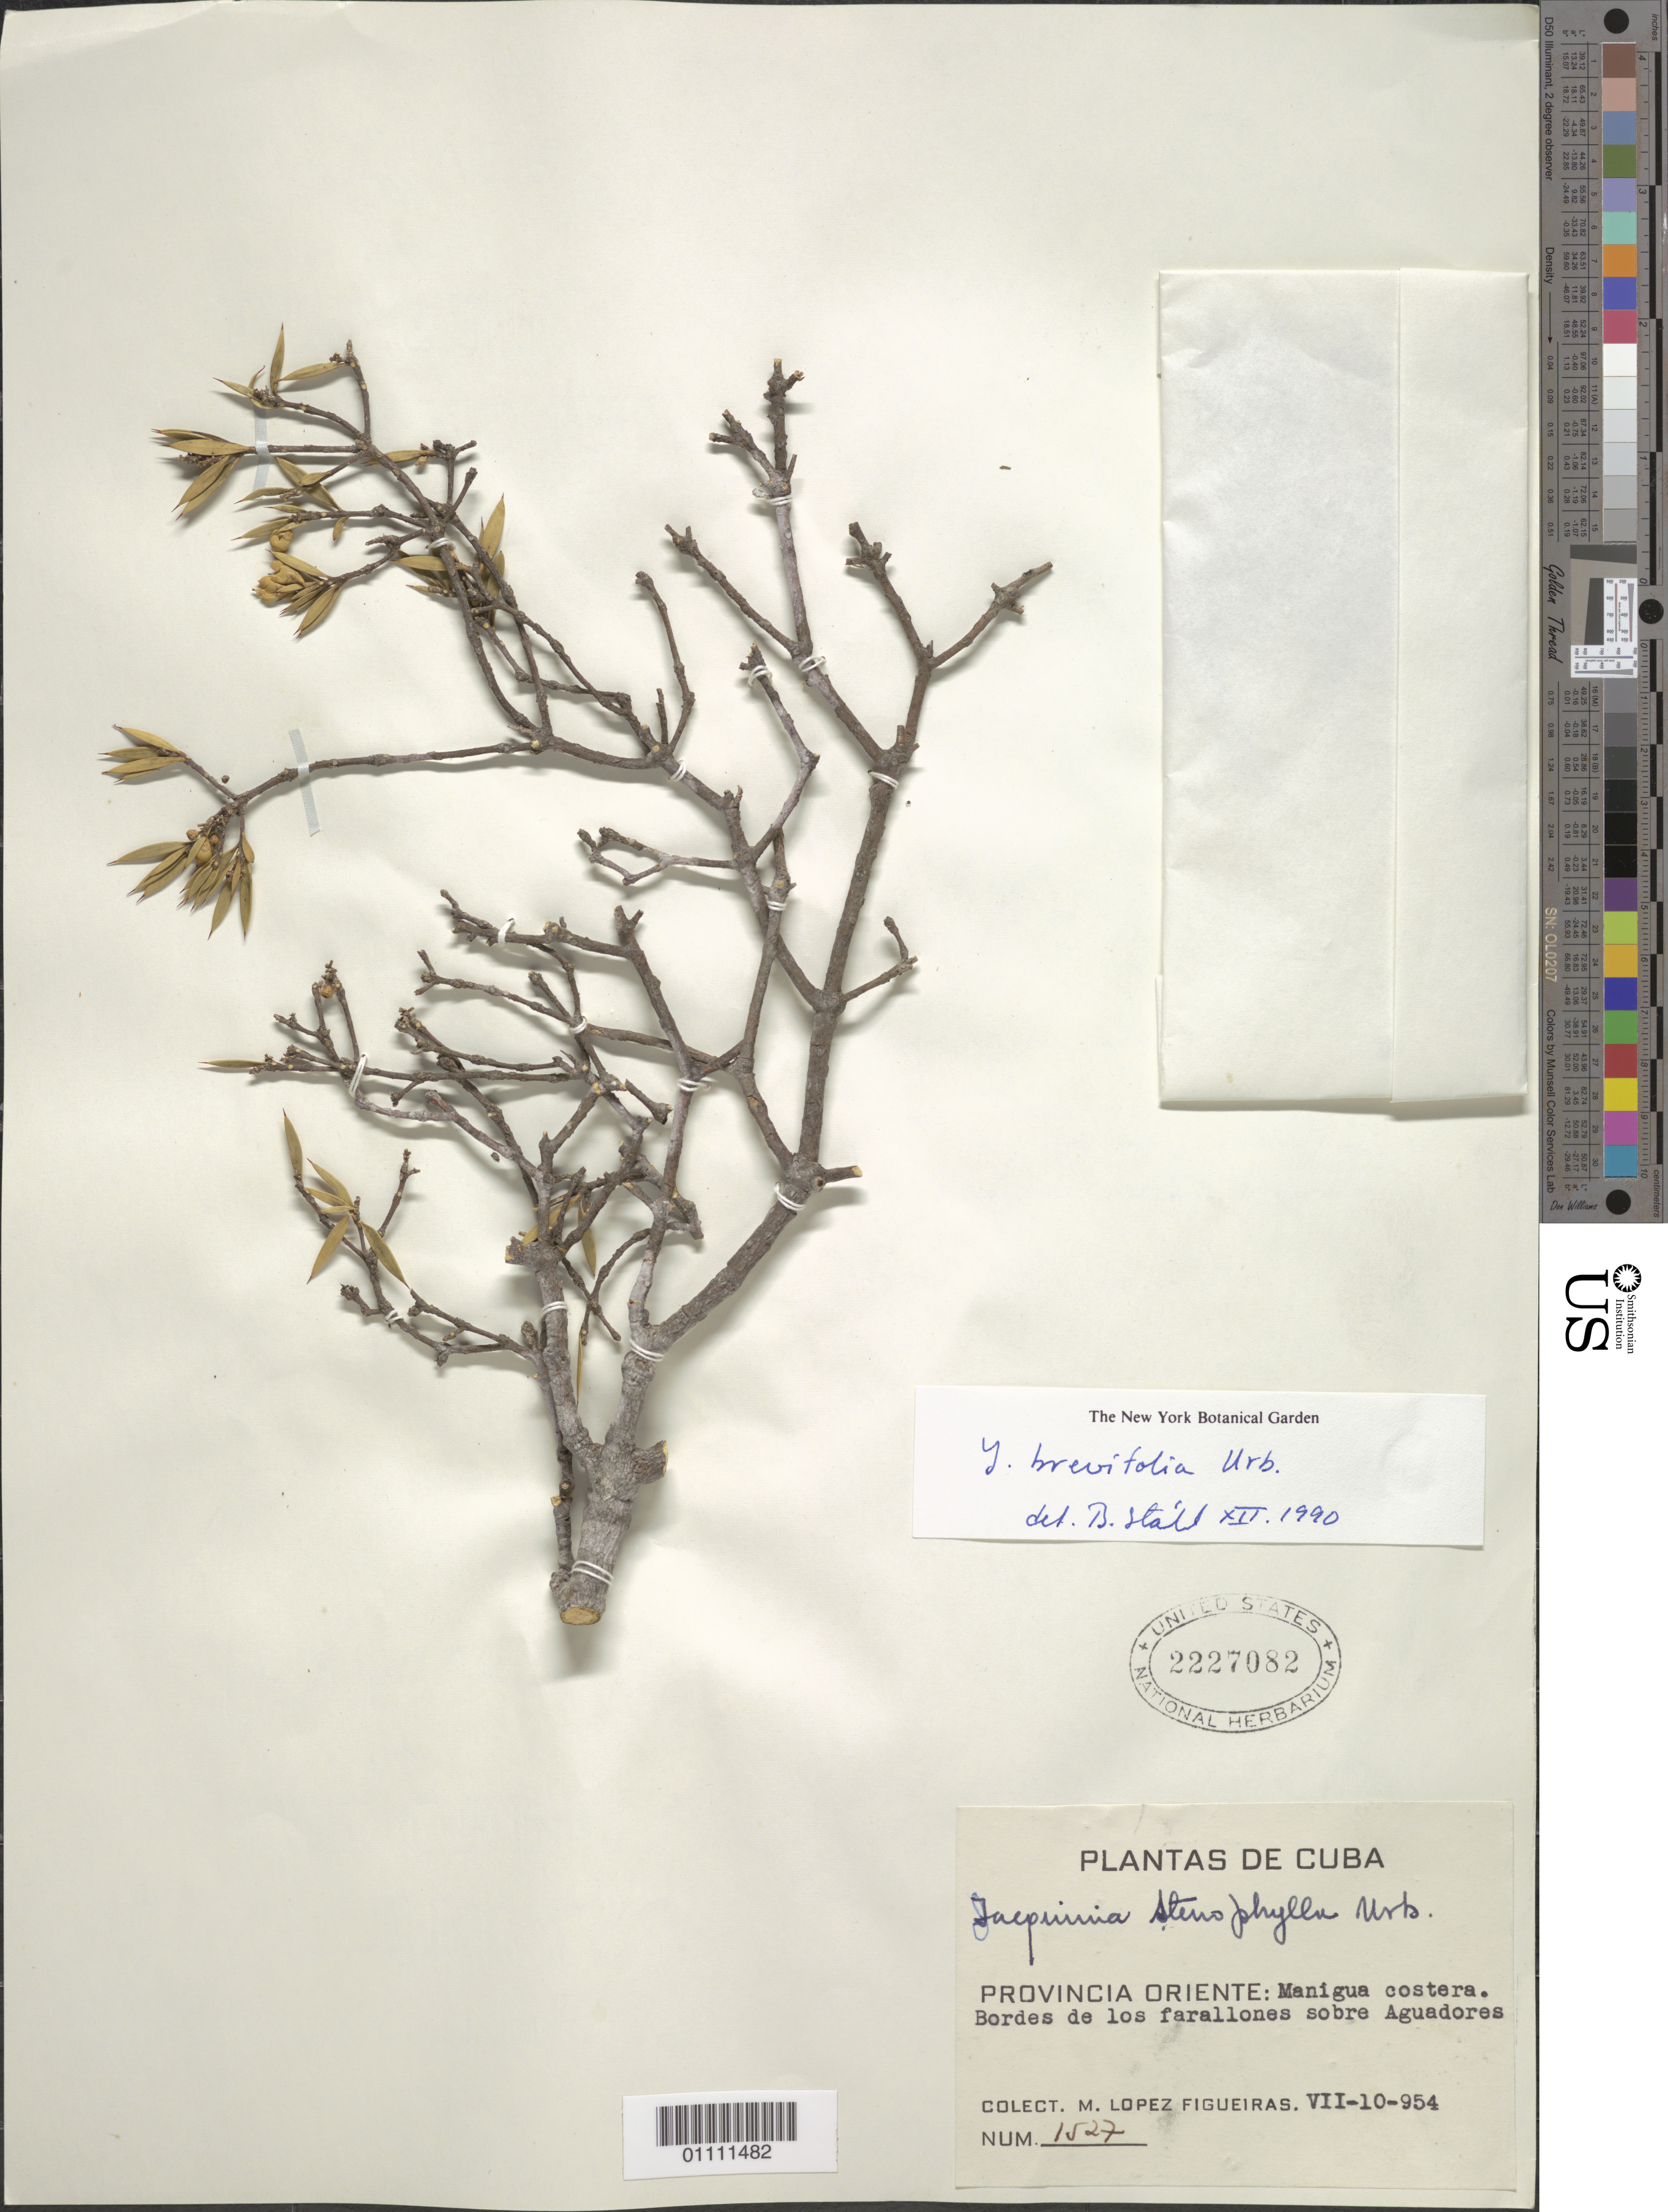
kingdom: Plantae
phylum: Tracheophyta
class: Magnoliopsida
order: Ericales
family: Primulaceae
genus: Jacquinia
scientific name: Jacquinia brevifolia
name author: Urb.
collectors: M. López Figueiras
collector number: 1527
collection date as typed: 10 Jul 1954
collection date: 1954-07-10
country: Cuba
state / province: Oriente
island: Cuba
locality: Manigua costera Bordes de los farallones sobre Aguadores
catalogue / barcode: US 2227082